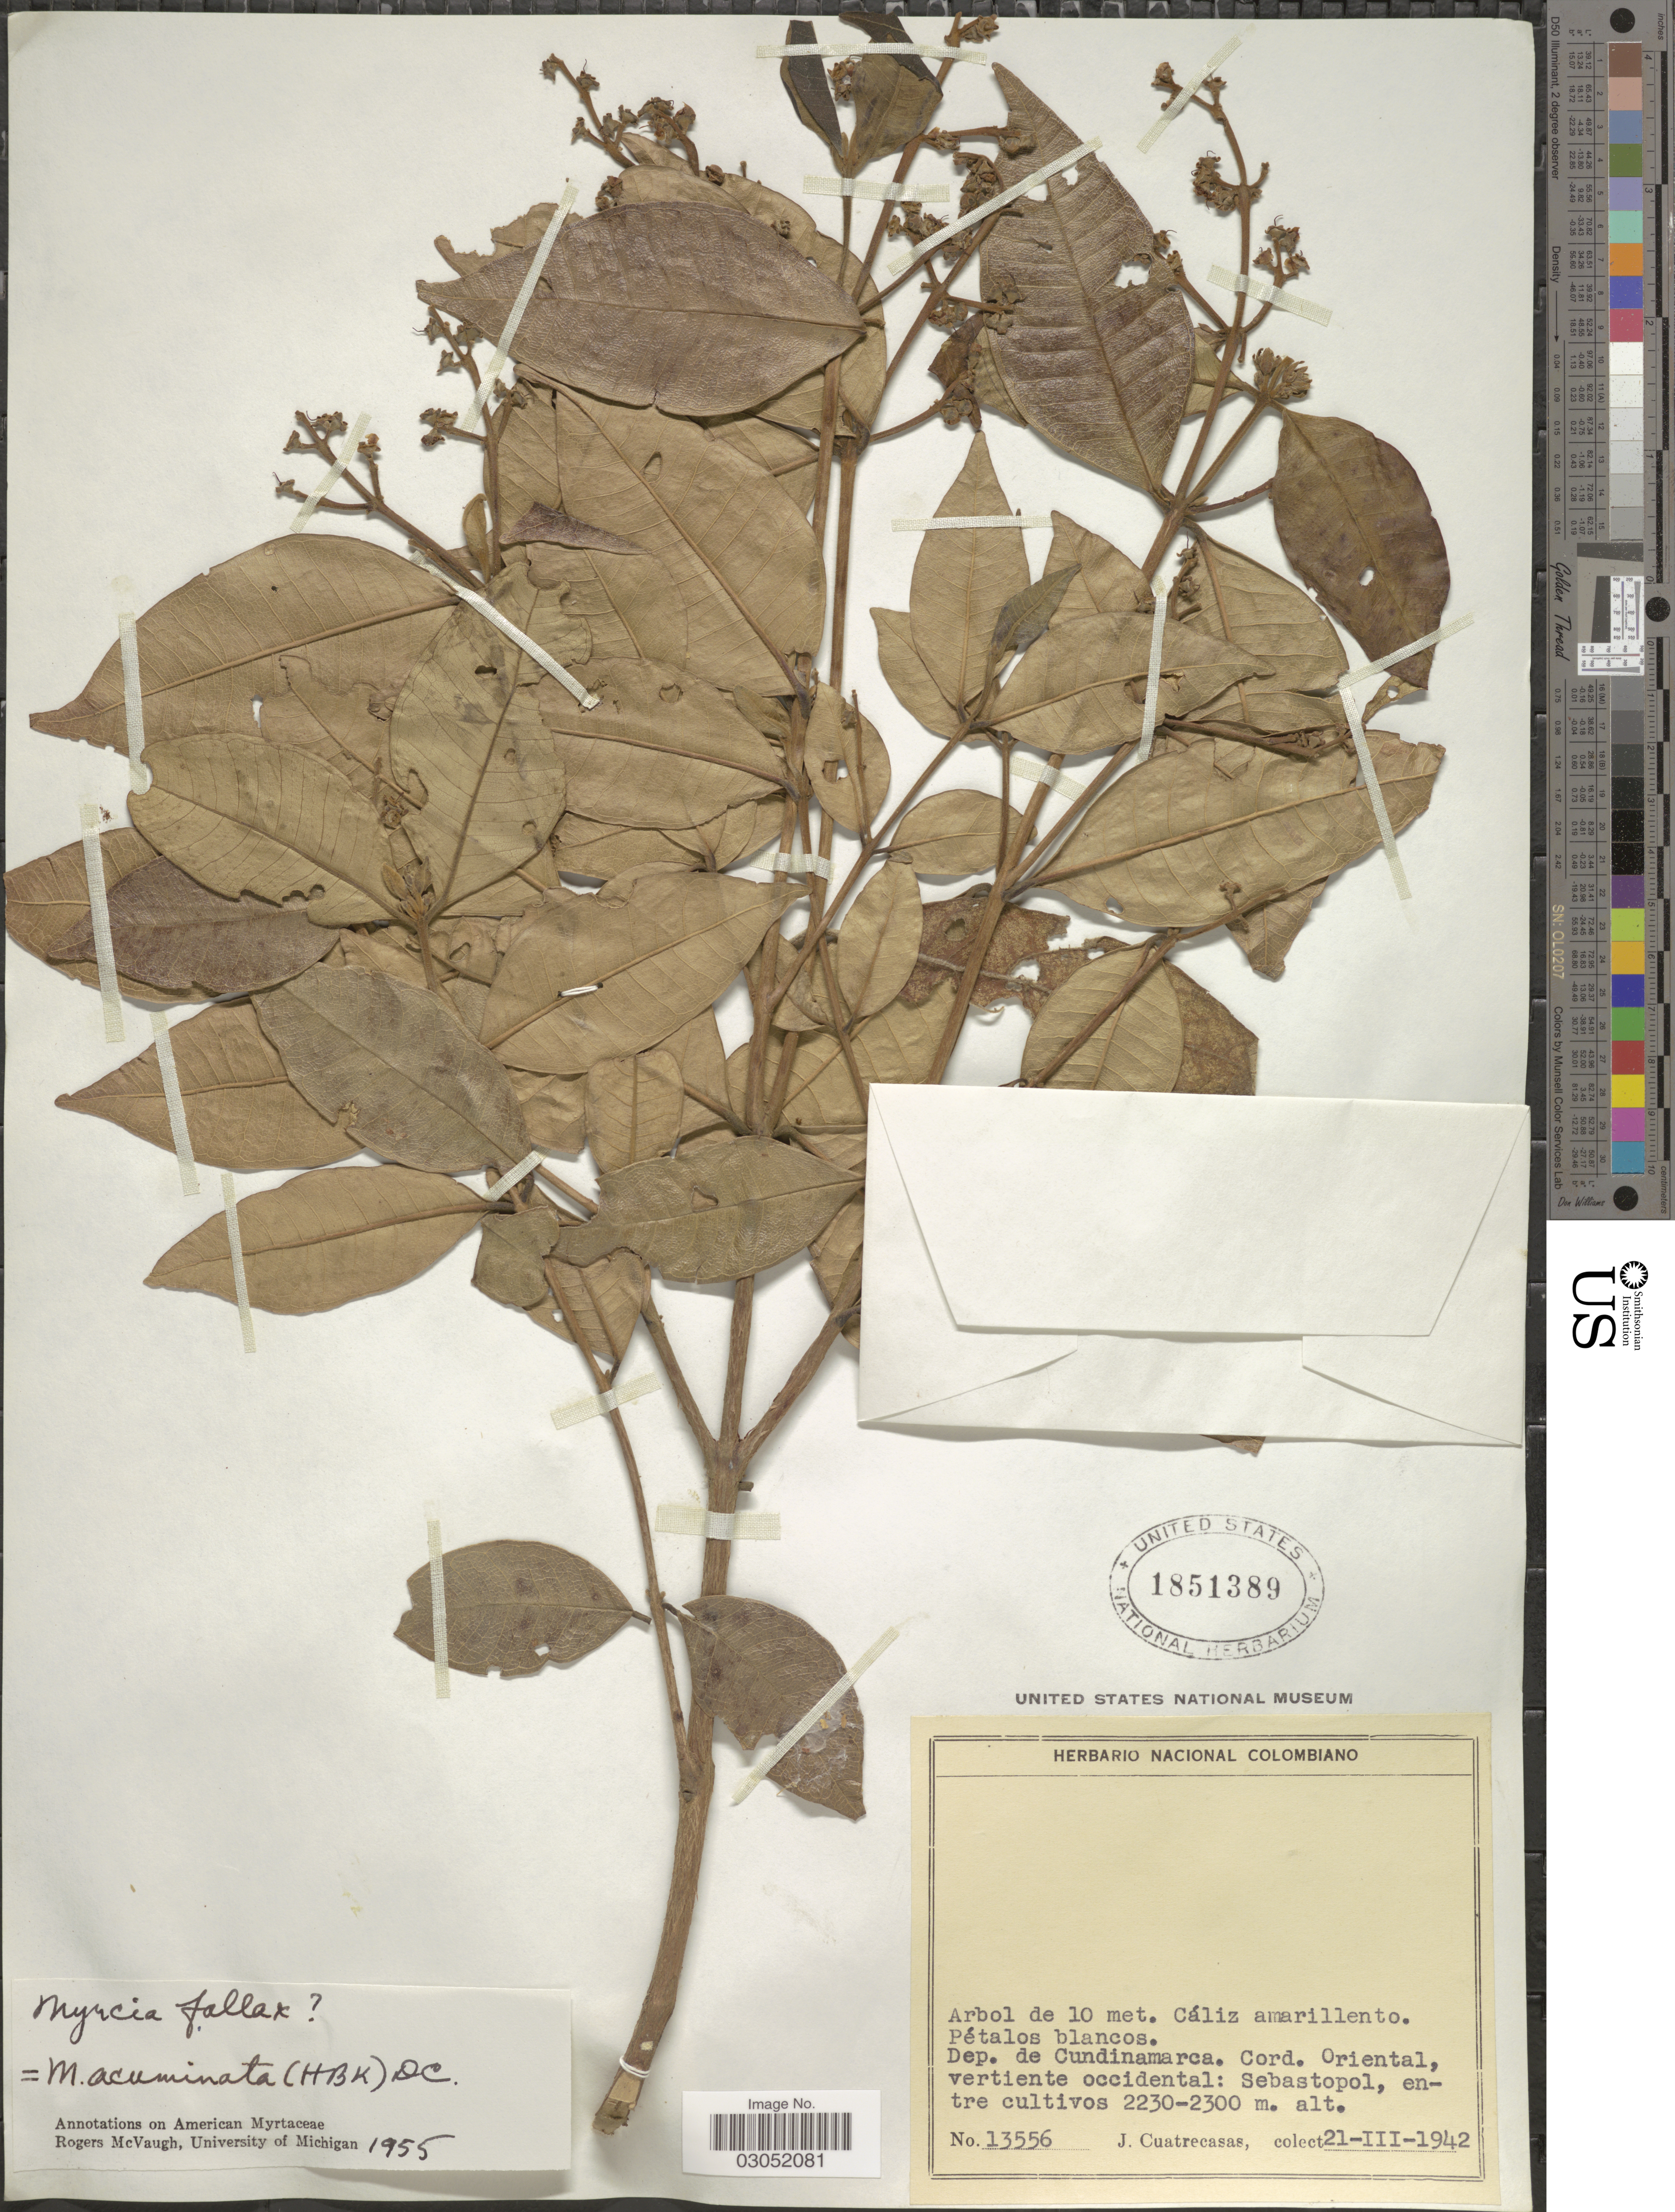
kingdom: Plantae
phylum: Tracheophyta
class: Magnoliopsida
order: Myrtales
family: Myrtaceae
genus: Myrcia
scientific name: Myrcia acuminata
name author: (Kunth) DC.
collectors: J. Cuatrecasas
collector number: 13556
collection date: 1942-03-21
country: Colombia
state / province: Cundinamarca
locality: Dep. de Cundinamarca. Cord. Oriental, vertiente occidental: Sebastopol.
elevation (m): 2230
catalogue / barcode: US 1851389